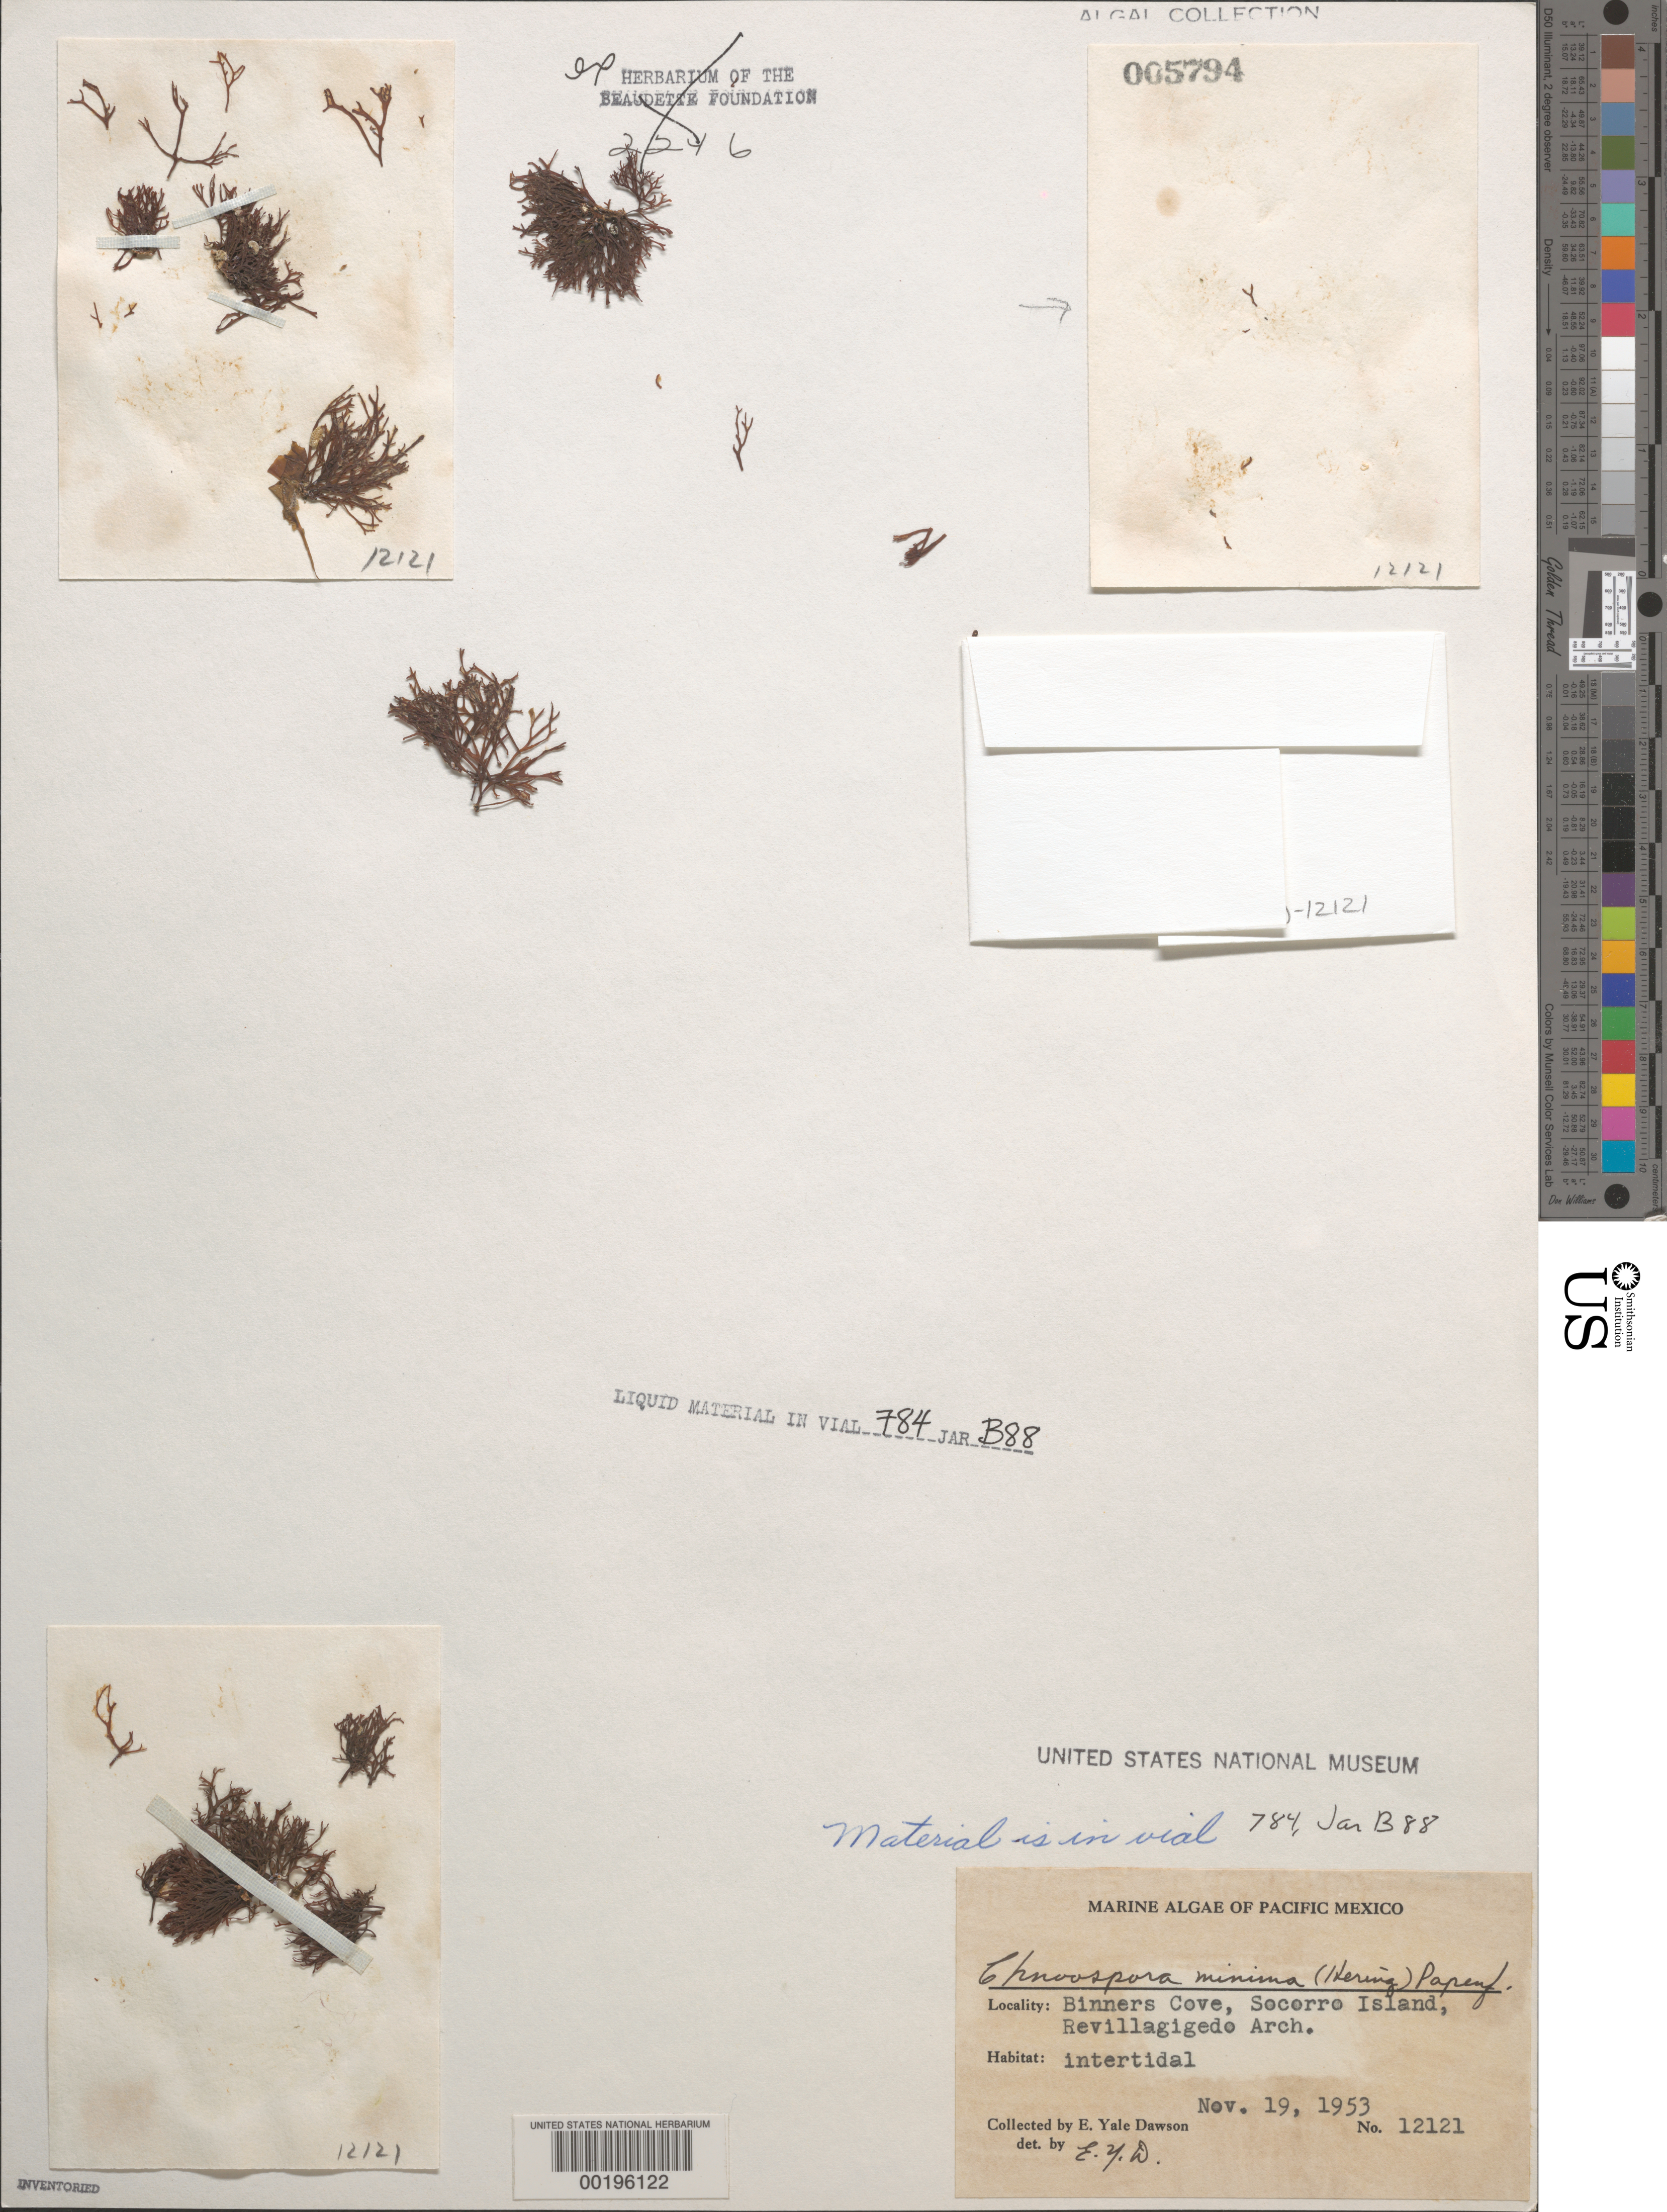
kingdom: Chromista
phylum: Ochrophyta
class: Phaeophyceae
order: Scytosiphonales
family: Scytosiphonaceae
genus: Chnoospora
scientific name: Chnoospora minima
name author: (Hering) Papenf.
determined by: Dawson, E. Y.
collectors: E. Y. Dawson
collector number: EYD 12121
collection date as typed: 19 Nov 1953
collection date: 1953-11-19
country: Mexico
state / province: Colima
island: Isla Socorro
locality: Binners Cove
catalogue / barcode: US 5794